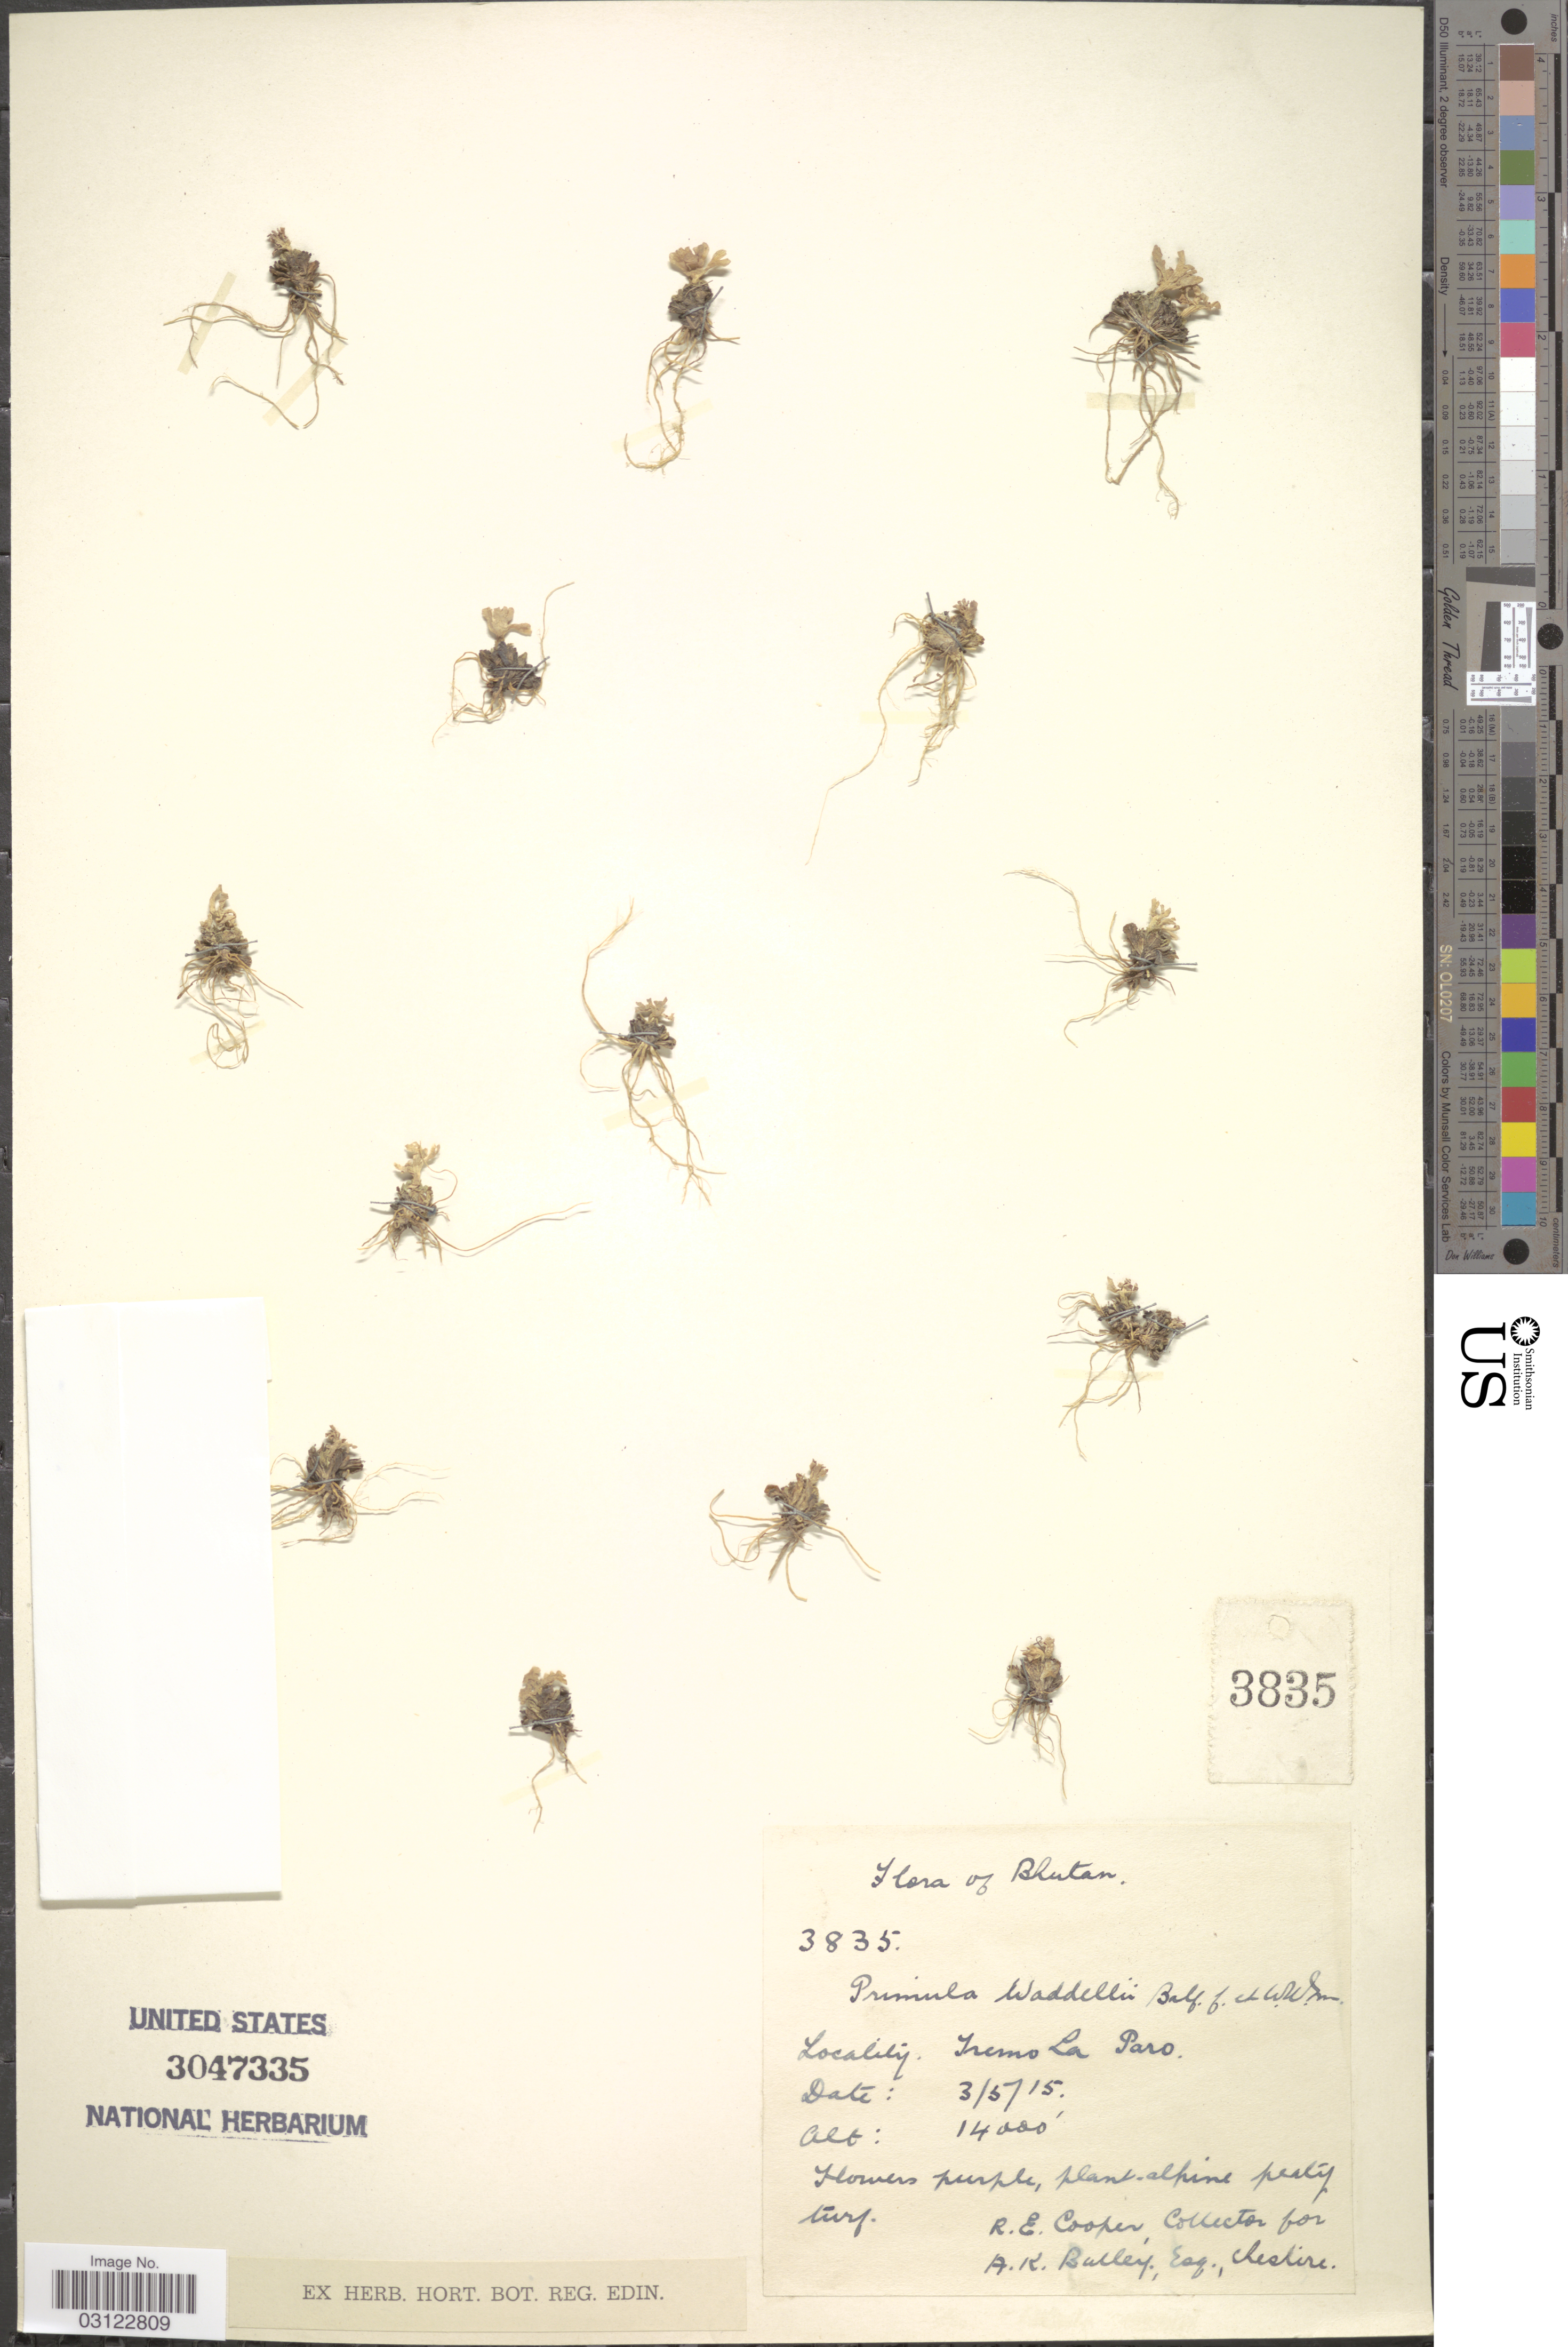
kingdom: Plantae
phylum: Tracheophyta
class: Magnoliopsida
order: Ericales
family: Primulaceae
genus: Primula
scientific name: Primula waddellii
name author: Balf. f. & W.W. Sm.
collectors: R. E. Cooper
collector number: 3835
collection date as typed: Transcribed d/m/y: 3/5/15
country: Bhutan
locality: Tremo [interpreted] La Paro.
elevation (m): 4267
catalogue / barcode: US 3047335